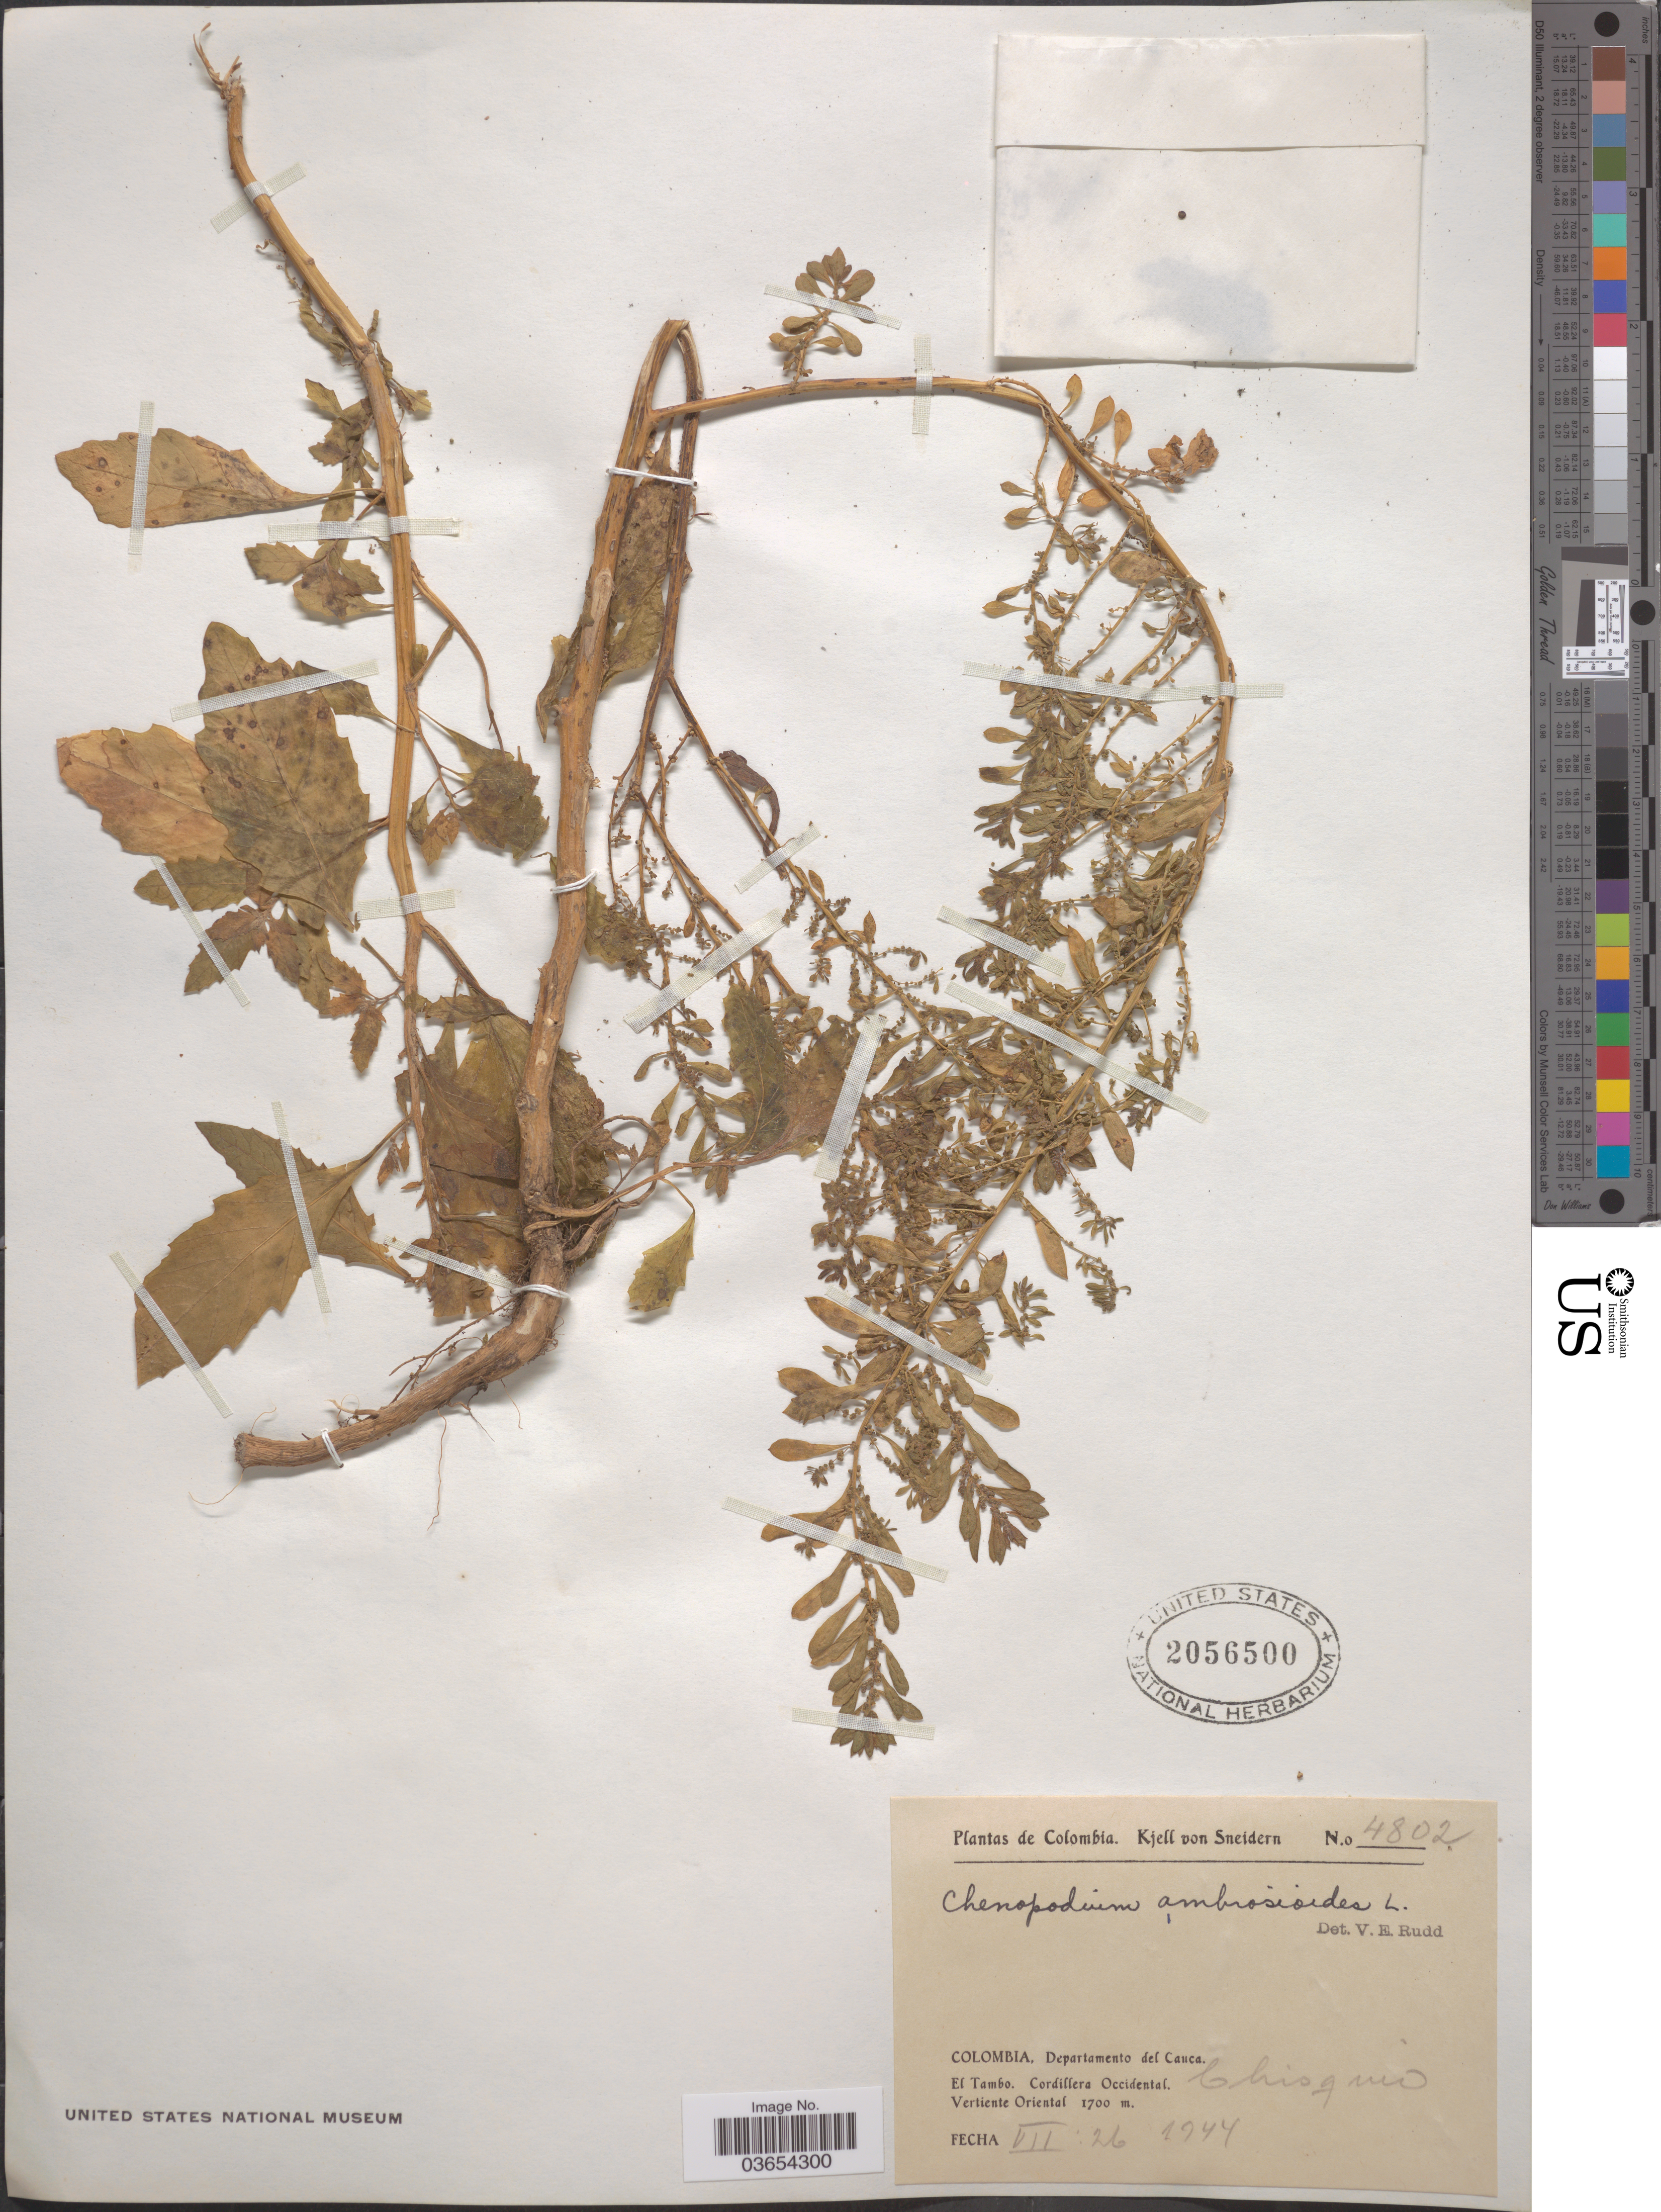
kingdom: Plantae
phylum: Tracheophyta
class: Magnoliopsida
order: Caryophyllales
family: Amaranthaceae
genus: Chenopodium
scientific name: Chenopodium ambrosioides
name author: L.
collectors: K. von Sneidern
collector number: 4802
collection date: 1944-07-26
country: Colombia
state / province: Cauca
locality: Departamento del Cauca. El Tambo. Cordillera Occidental. Vertiente Oriental. Chisquio.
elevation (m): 1700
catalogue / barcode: US 2056500